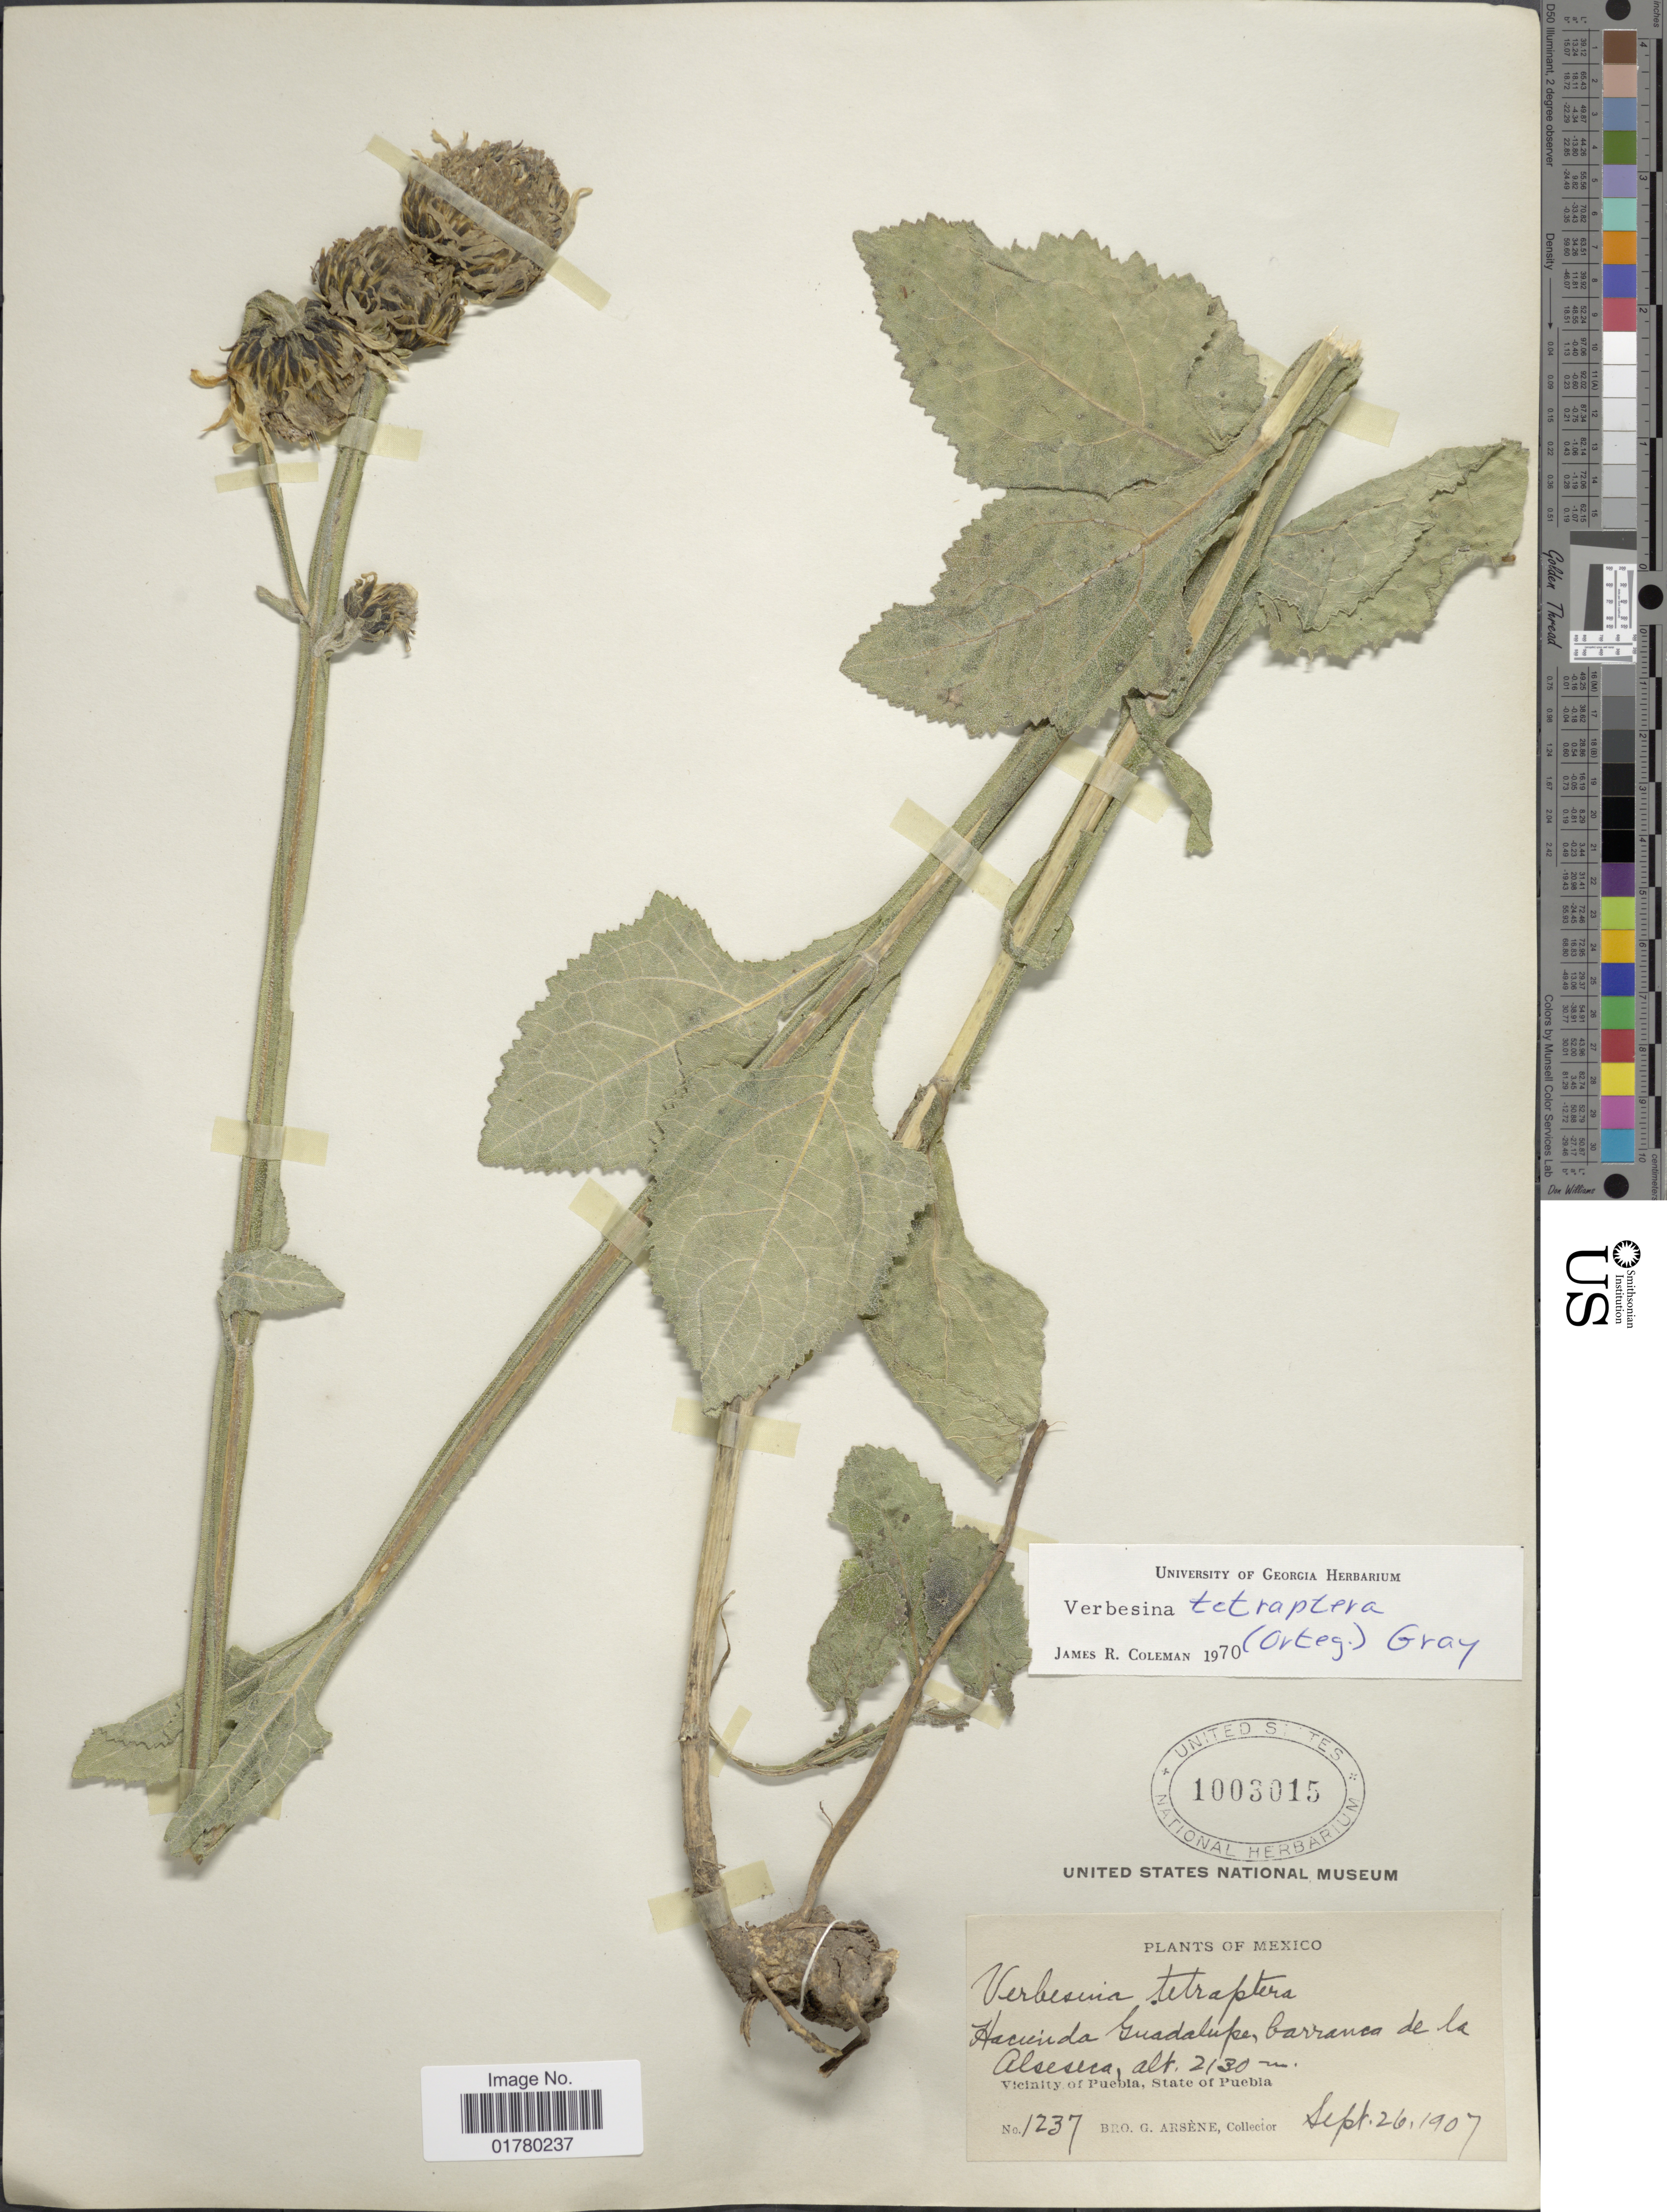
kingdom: Plantae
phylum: Tracheophyta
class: Magnoliopsida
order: Asterales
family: Asteraceae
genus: Verbesina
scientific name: Verbesina tetraptera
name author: (Ortega) A. Gray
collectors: Bro. G. Arsène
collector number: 1237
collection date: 1907-09-26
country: Mexico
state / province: Puebla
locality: Hacienda Guadalupe, barranca de la Alseseca, Vicinity of Puebla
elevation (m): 2130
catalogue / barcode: US 1003015